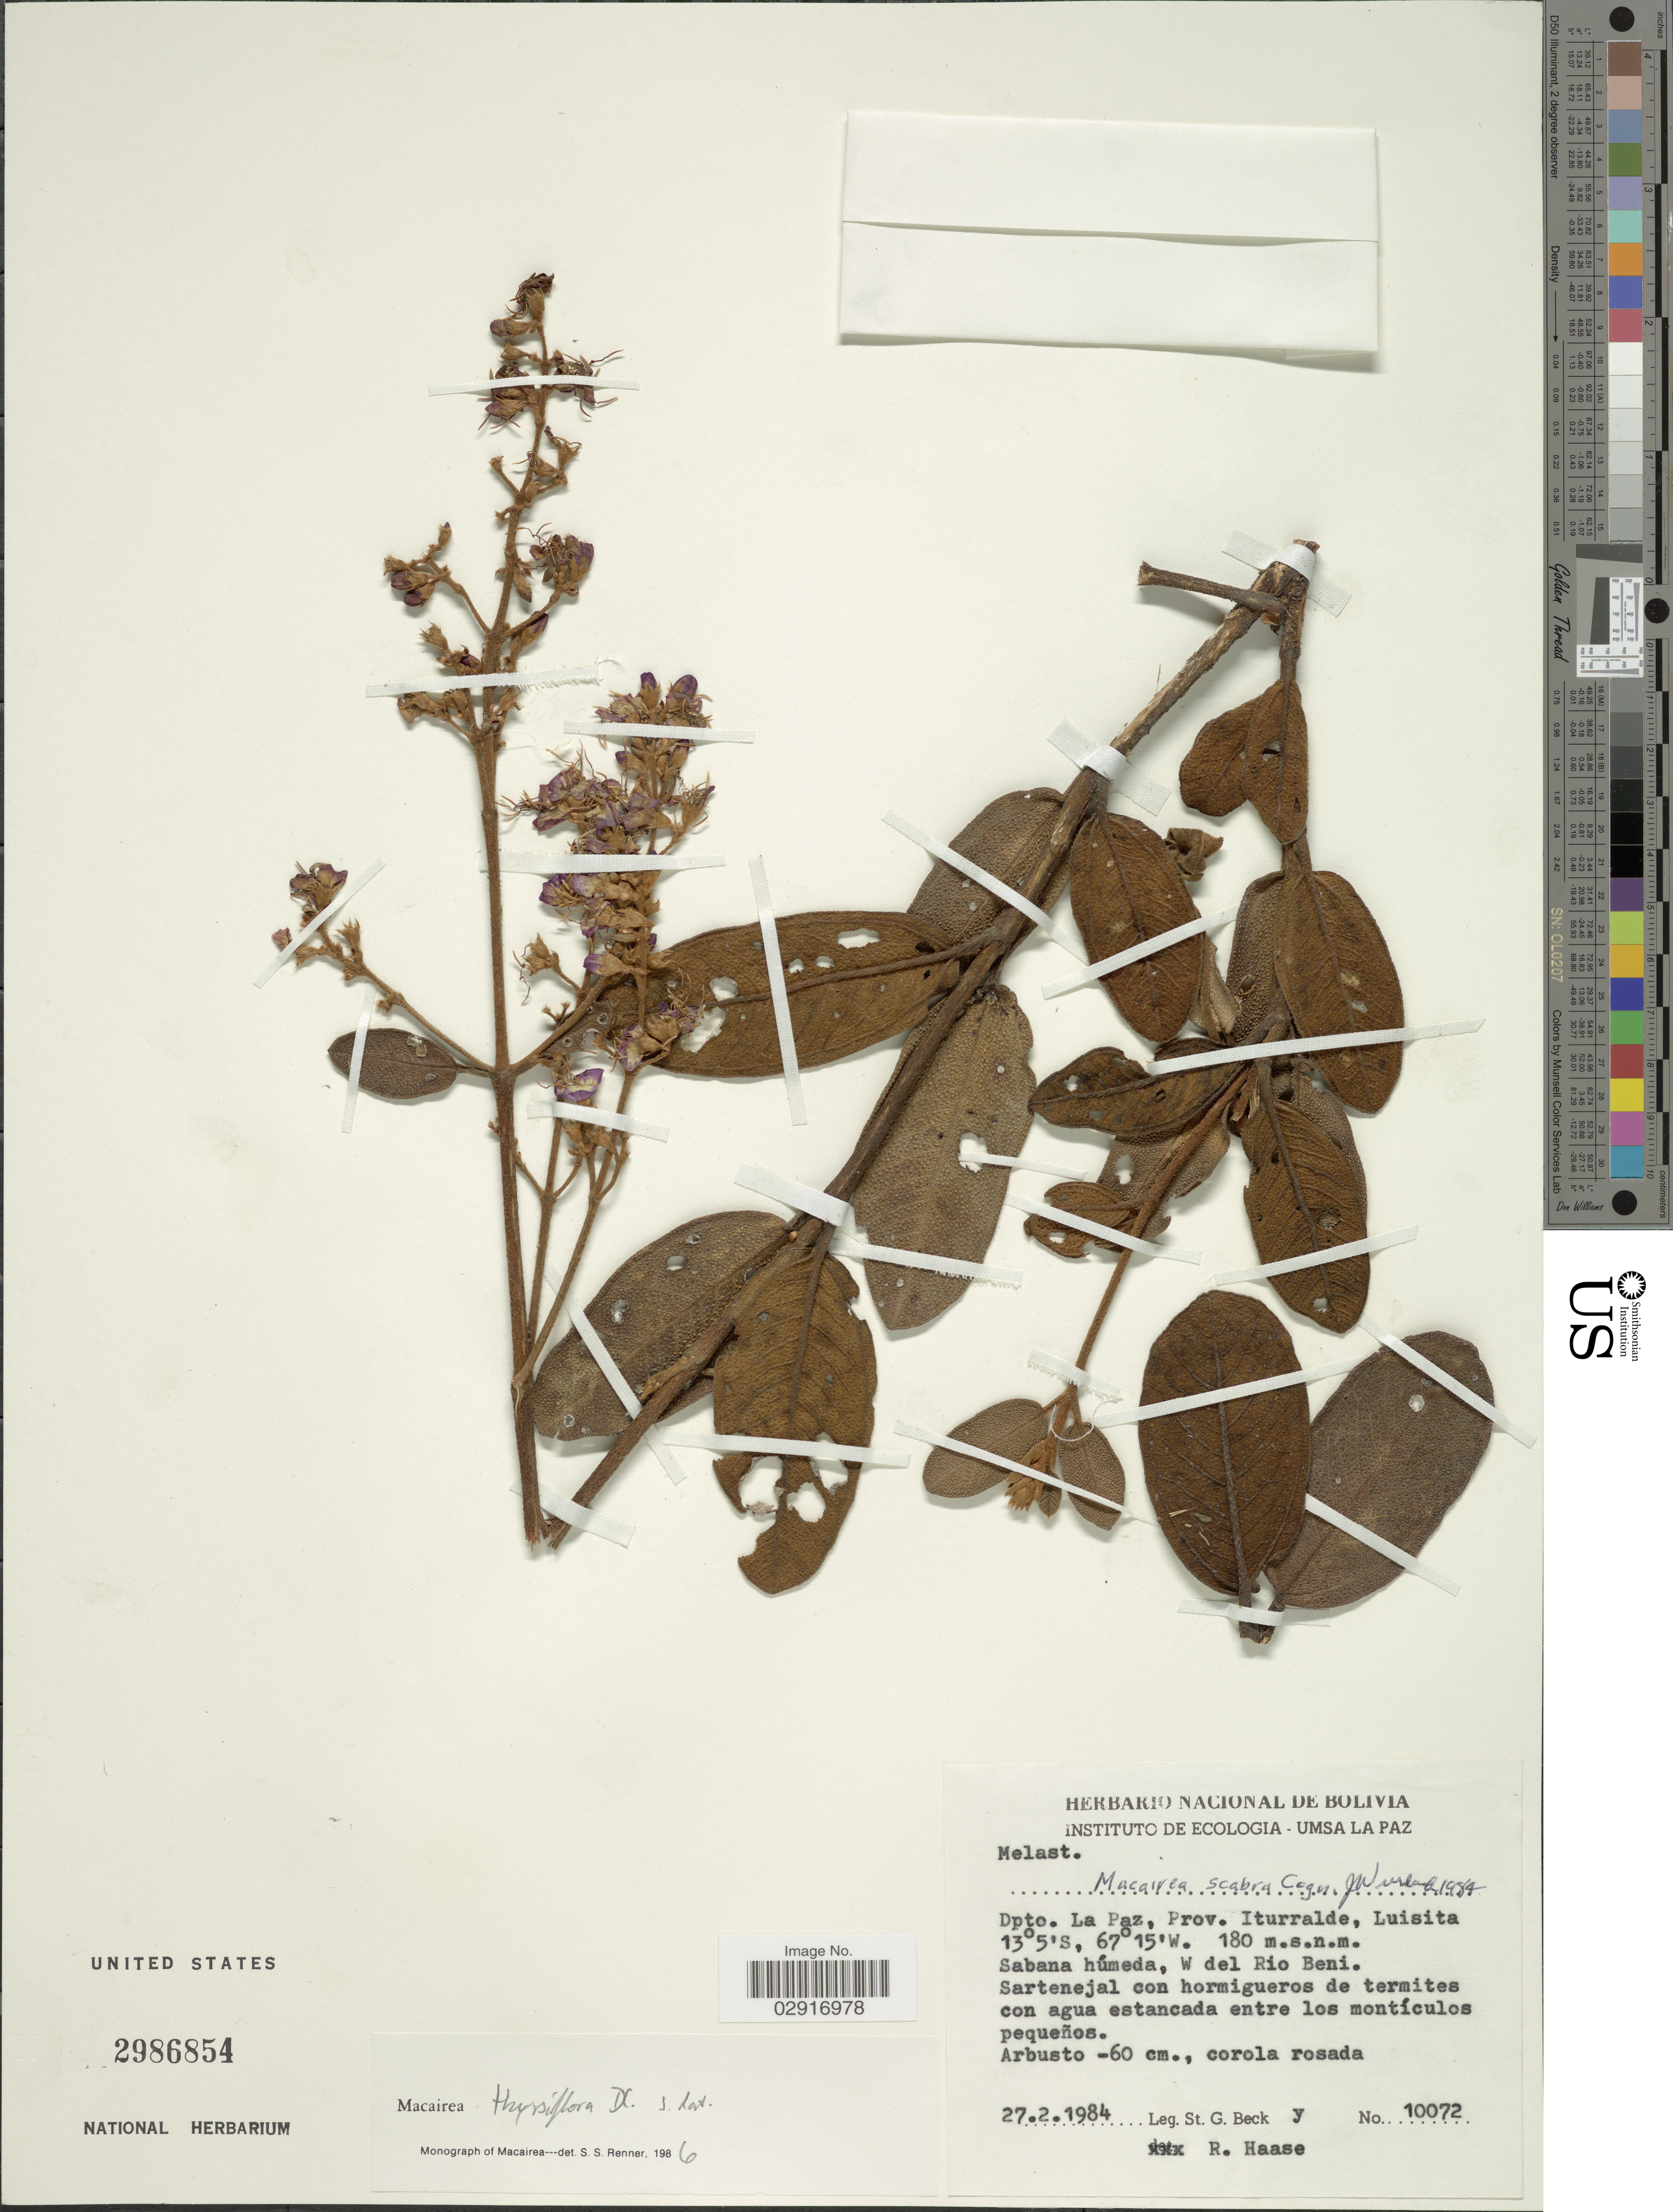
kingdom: Plantae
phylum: Tracheophyta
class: Magnoliopsida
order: Myrtales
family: Melastomataceae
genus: Macairea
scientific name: Macairea aspera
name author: N.E. Br.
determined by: Nunes da Silva, Diego, (RB), Jardim Botanico do Rio de Janeiro - Herbario (BRAZIL)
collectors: S. G. Beck & R. Haase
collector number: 10072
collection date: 1984-02-27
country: Bolivia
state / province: La Paz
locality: Dpto. La Paz, Prov. Irurralde, Luisita.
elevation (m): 180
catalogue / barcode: US 2986854